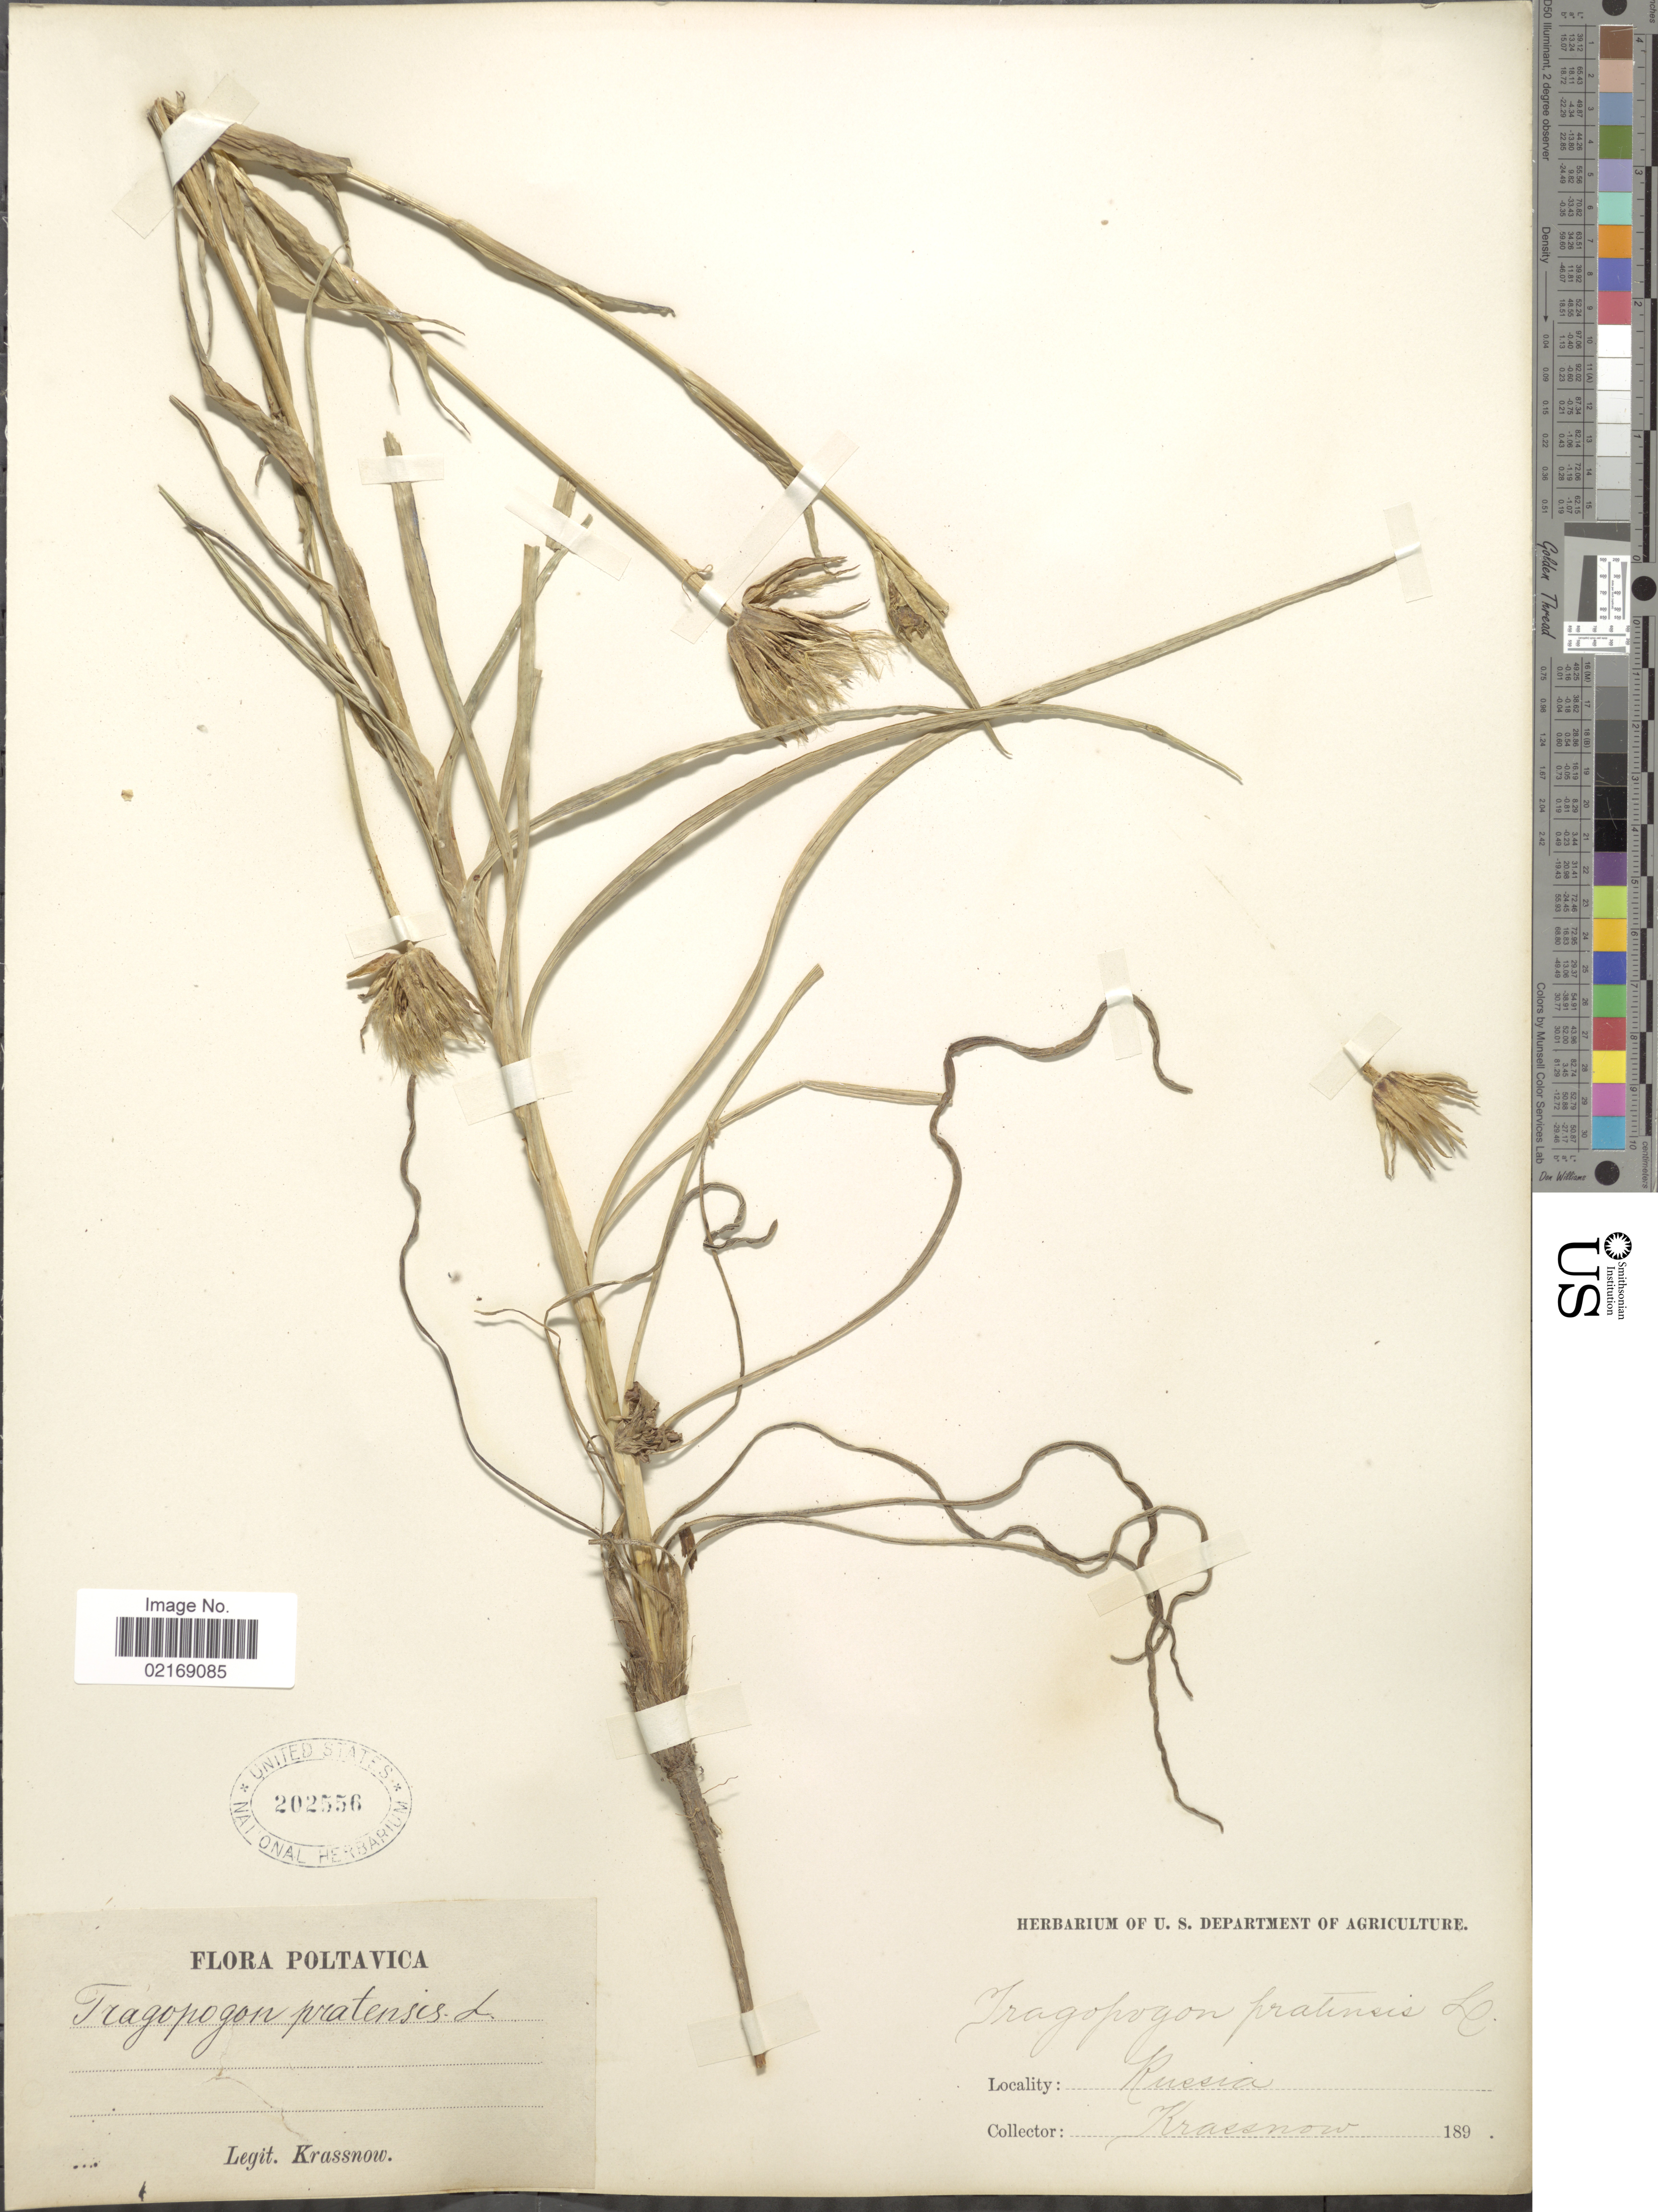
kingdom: Plantae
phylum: Tracheophyta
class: Magnoliopsida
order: Asterales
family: Asteraceae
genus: Tragopogon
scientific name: Tragopogon pratensis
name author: L.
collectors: -. Krassnow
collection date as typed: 189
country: Ukraine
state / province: Poltava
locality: Russia, Poltavica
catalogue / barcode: US 202556